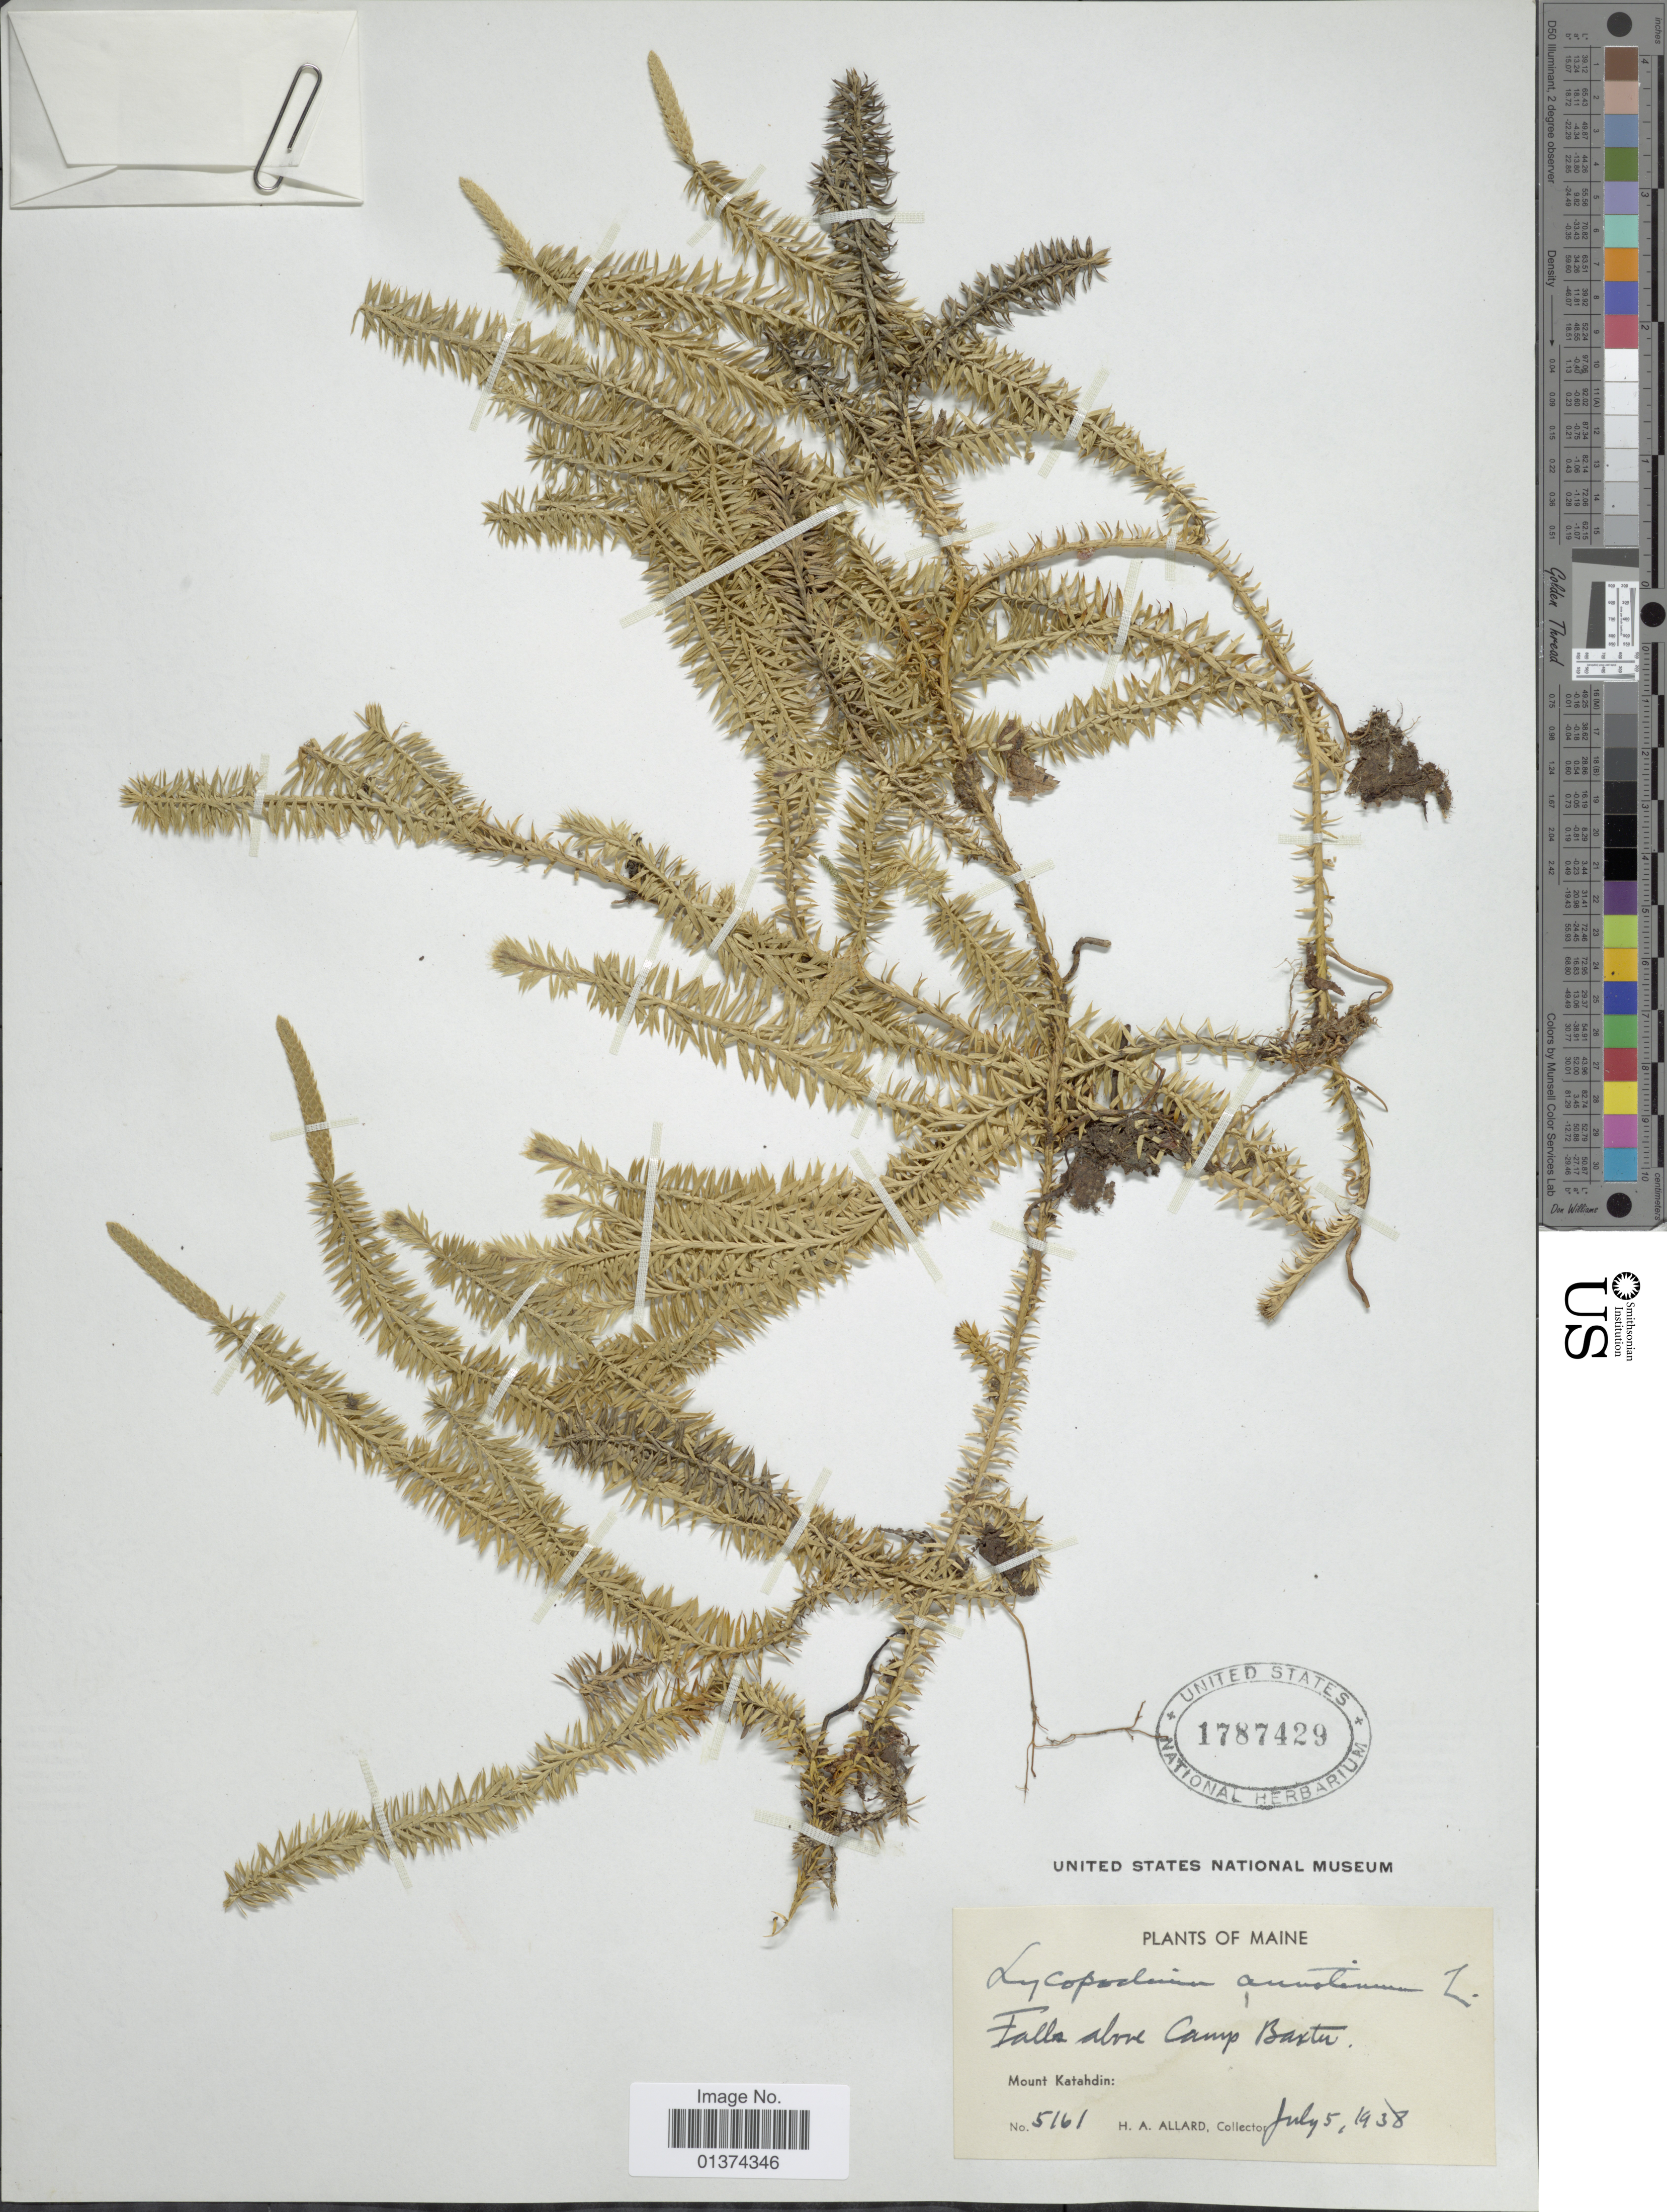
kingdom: Plantae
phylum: Tracheophyta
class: Lycopodiopsida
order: Lycopodiales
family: Lycopodiaceae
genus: Spinulum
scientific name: Spinulum annotinum subsp. annotinum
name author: (L.) A. Haines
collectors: H. A. Allard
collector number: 5161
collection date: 1938-07-05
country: United States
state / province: Maine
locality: Falls above Camp Baxter, Mount Katahdin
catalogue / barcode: US 1787429